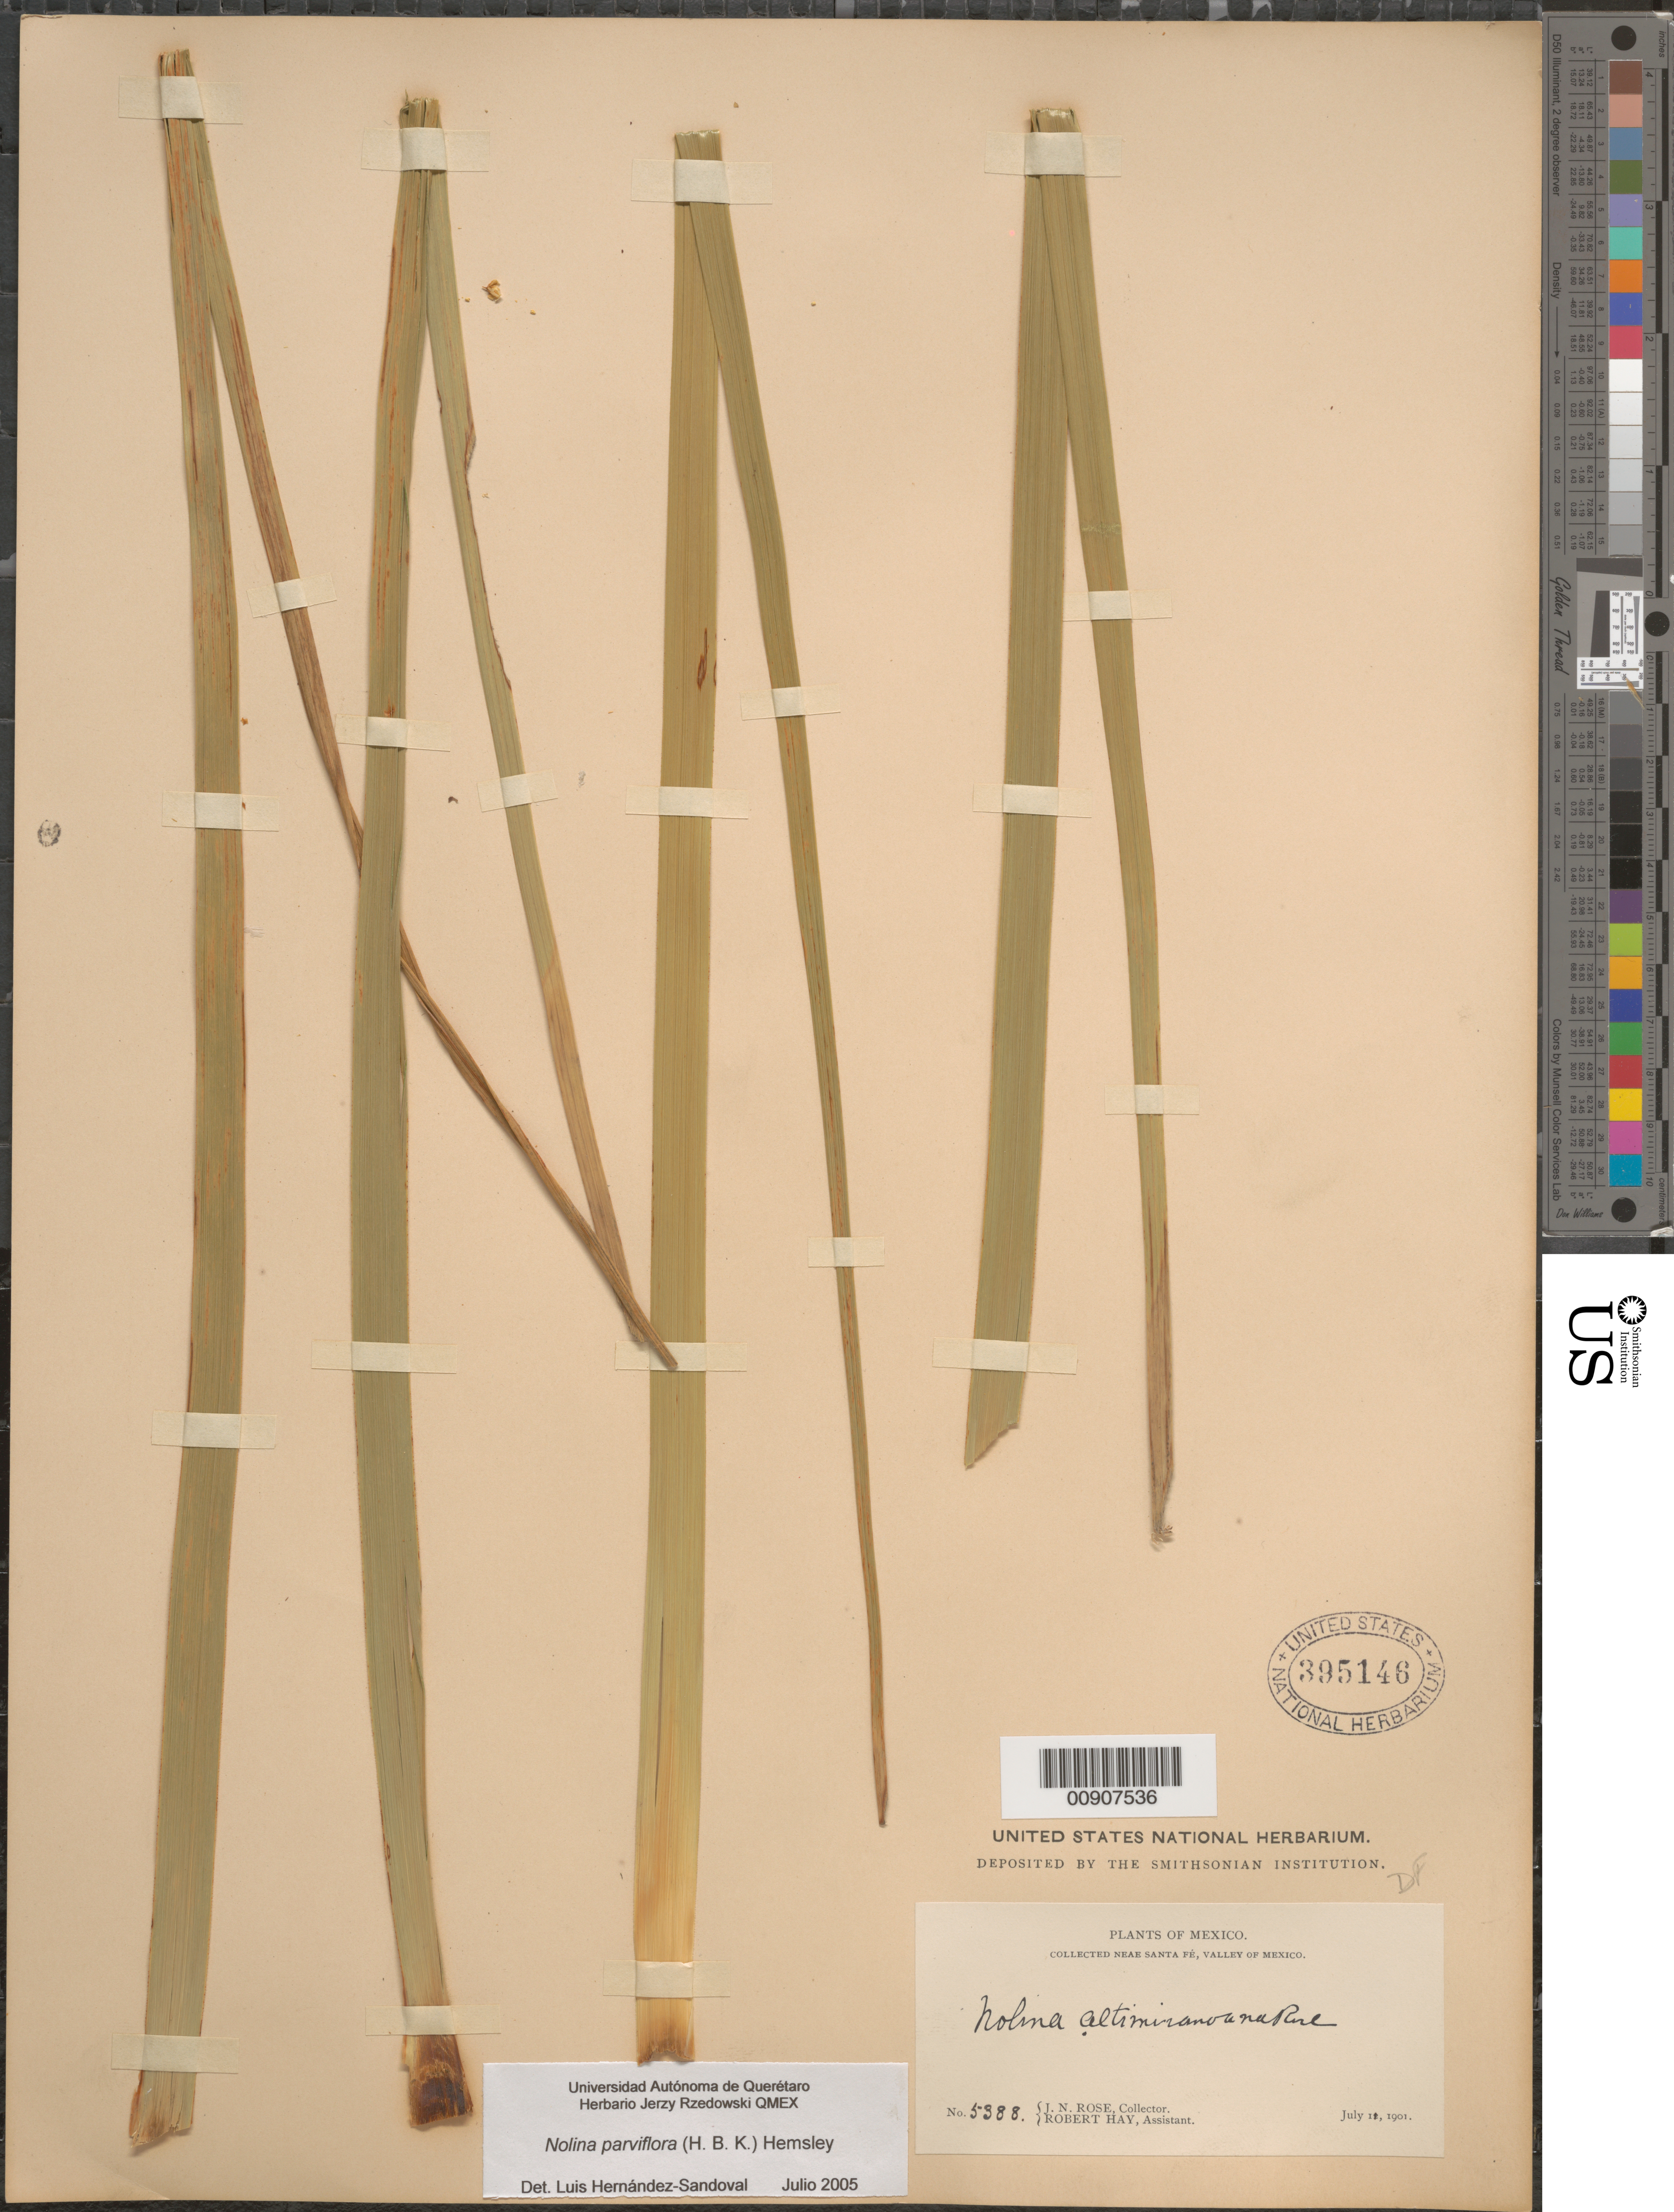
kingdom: Plantae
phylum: Tracheophyta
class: Liliopsida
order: Asparagales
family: Asparagaceae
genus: Nolina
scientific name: Nolina parviflora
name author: (Kunth) Hemsl.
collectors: J. N. Rose & R. Hay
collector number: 5388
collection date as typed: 11 Jul 1901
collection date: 1901-07-11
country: Mexico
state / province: Distrito Federal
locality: Near Santa Fé, Valley of México.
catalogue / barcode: US 395146